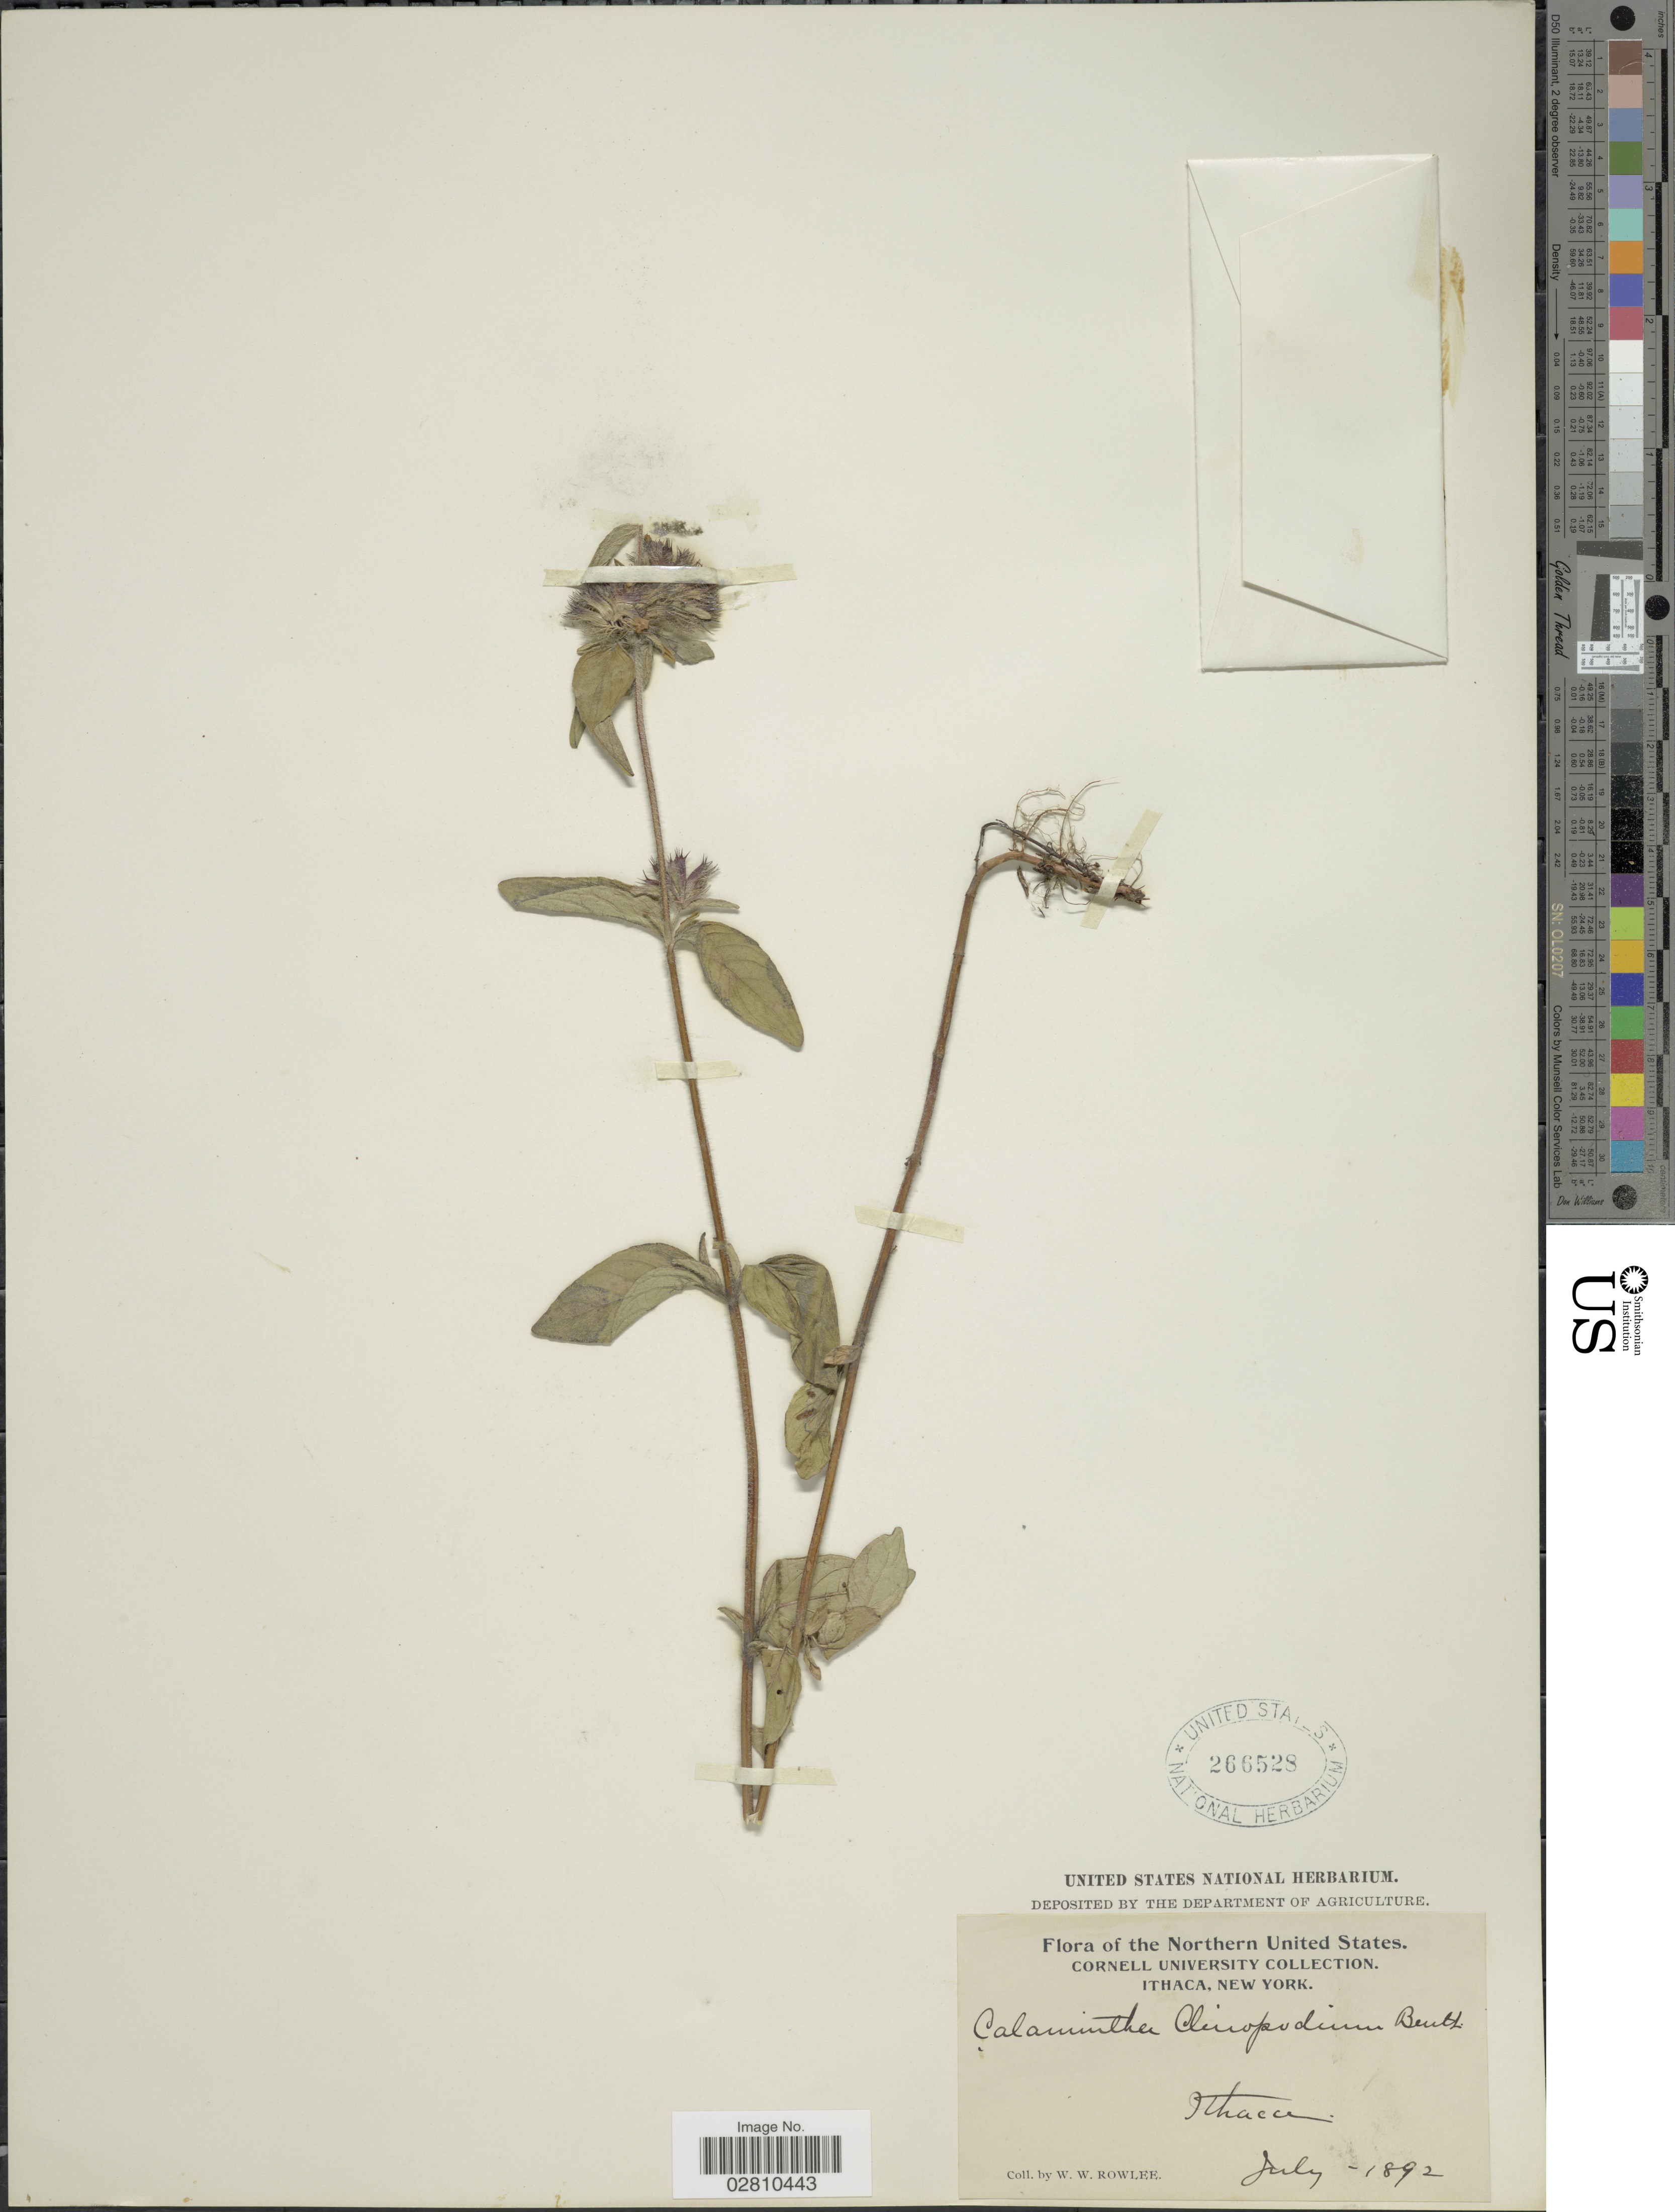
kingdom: Plantae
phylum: Tracheophyta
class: Magnoliopsida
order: Lamiales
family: Lamiaceae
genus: Clinopodium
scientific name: Clinopodium vulgare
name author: L.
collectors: W. W. Rowlee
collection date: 1892-07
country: United States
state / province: New York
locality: Northern United States. Ithaca.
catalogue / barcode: US 266528